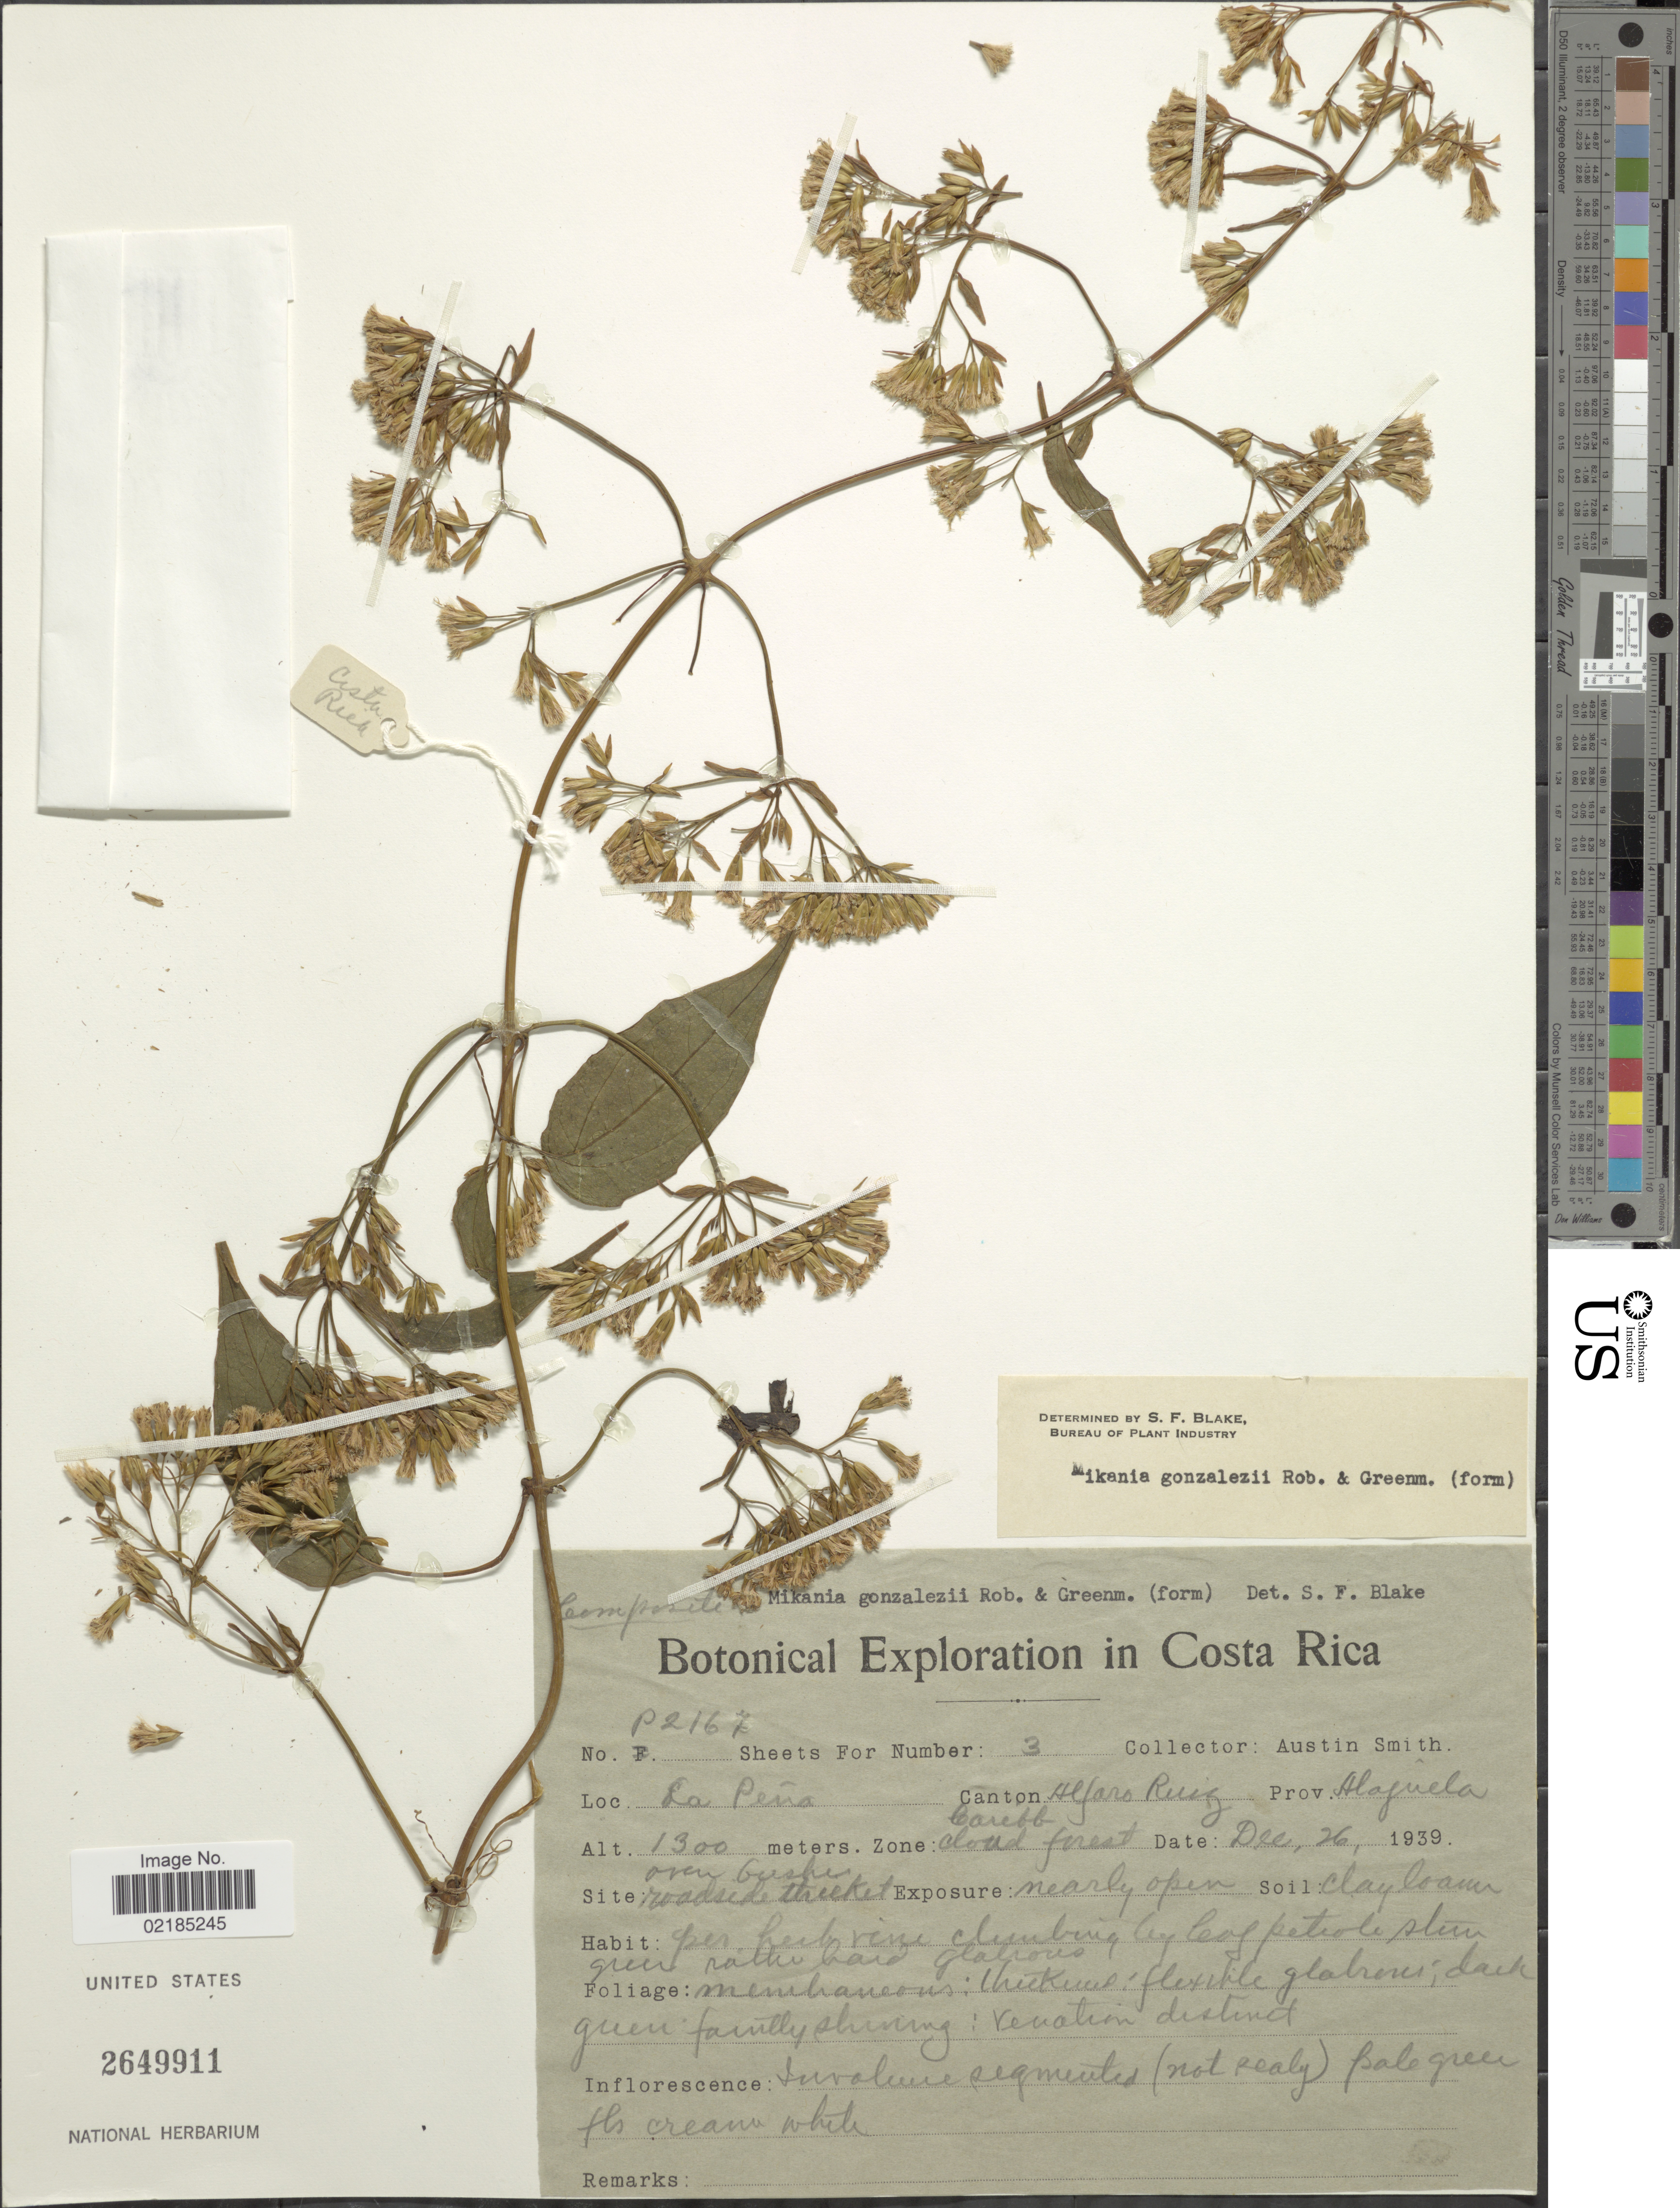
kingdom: Plantae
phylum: Tracheophyta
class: Magnoliopsida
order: Asterales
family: Asteraceae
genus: Mikania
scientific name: Mikania gonzalesii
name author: B.L. Rob. & Greenm.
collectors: Aust P. Smith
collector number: P2167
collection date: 1939-12-26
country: Costa Rica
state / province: Alajuela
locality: La Pena. Canton Alfaro Ruiz.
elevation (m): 1300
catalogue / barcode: US 2649911